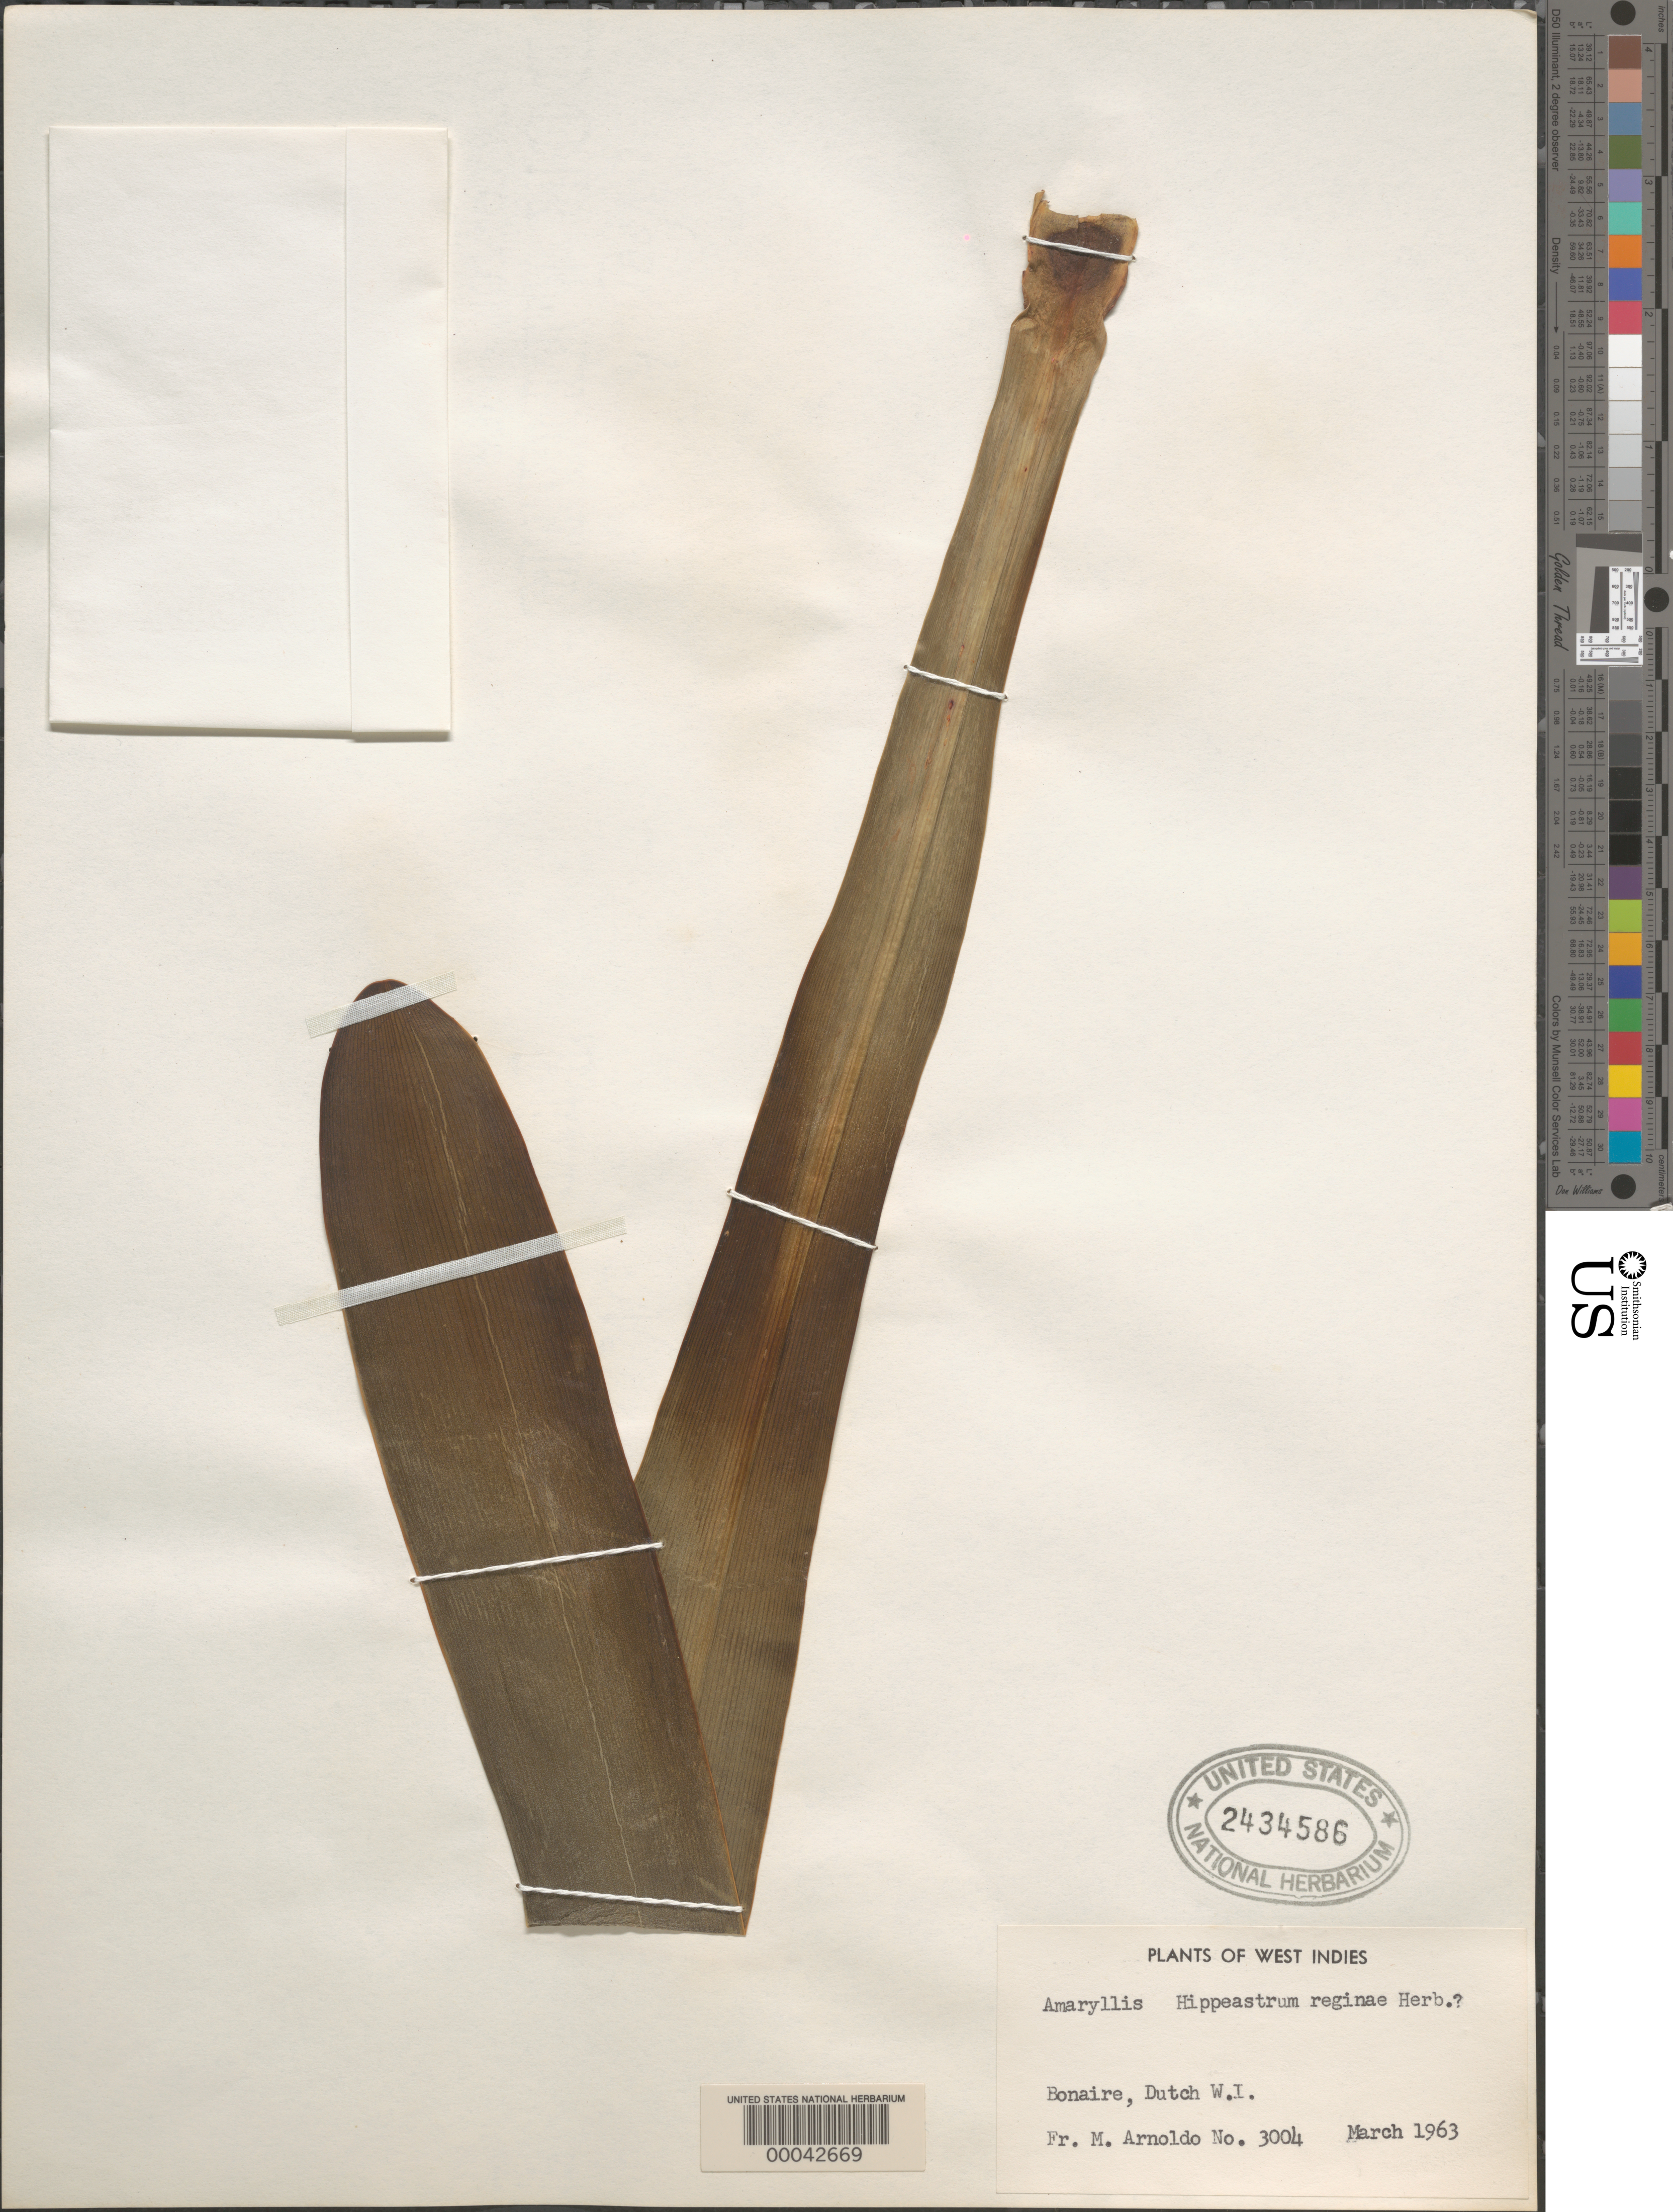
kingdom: Plantae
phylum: Tracheophyta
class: Liliopsida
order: Asparagales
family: Amaryllidaceae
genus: Hippeastrum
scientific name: Hippeastrum reginae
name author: (L.) Herb.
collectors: N. Arnoldo-Broeders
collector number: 3004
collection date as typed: Mar 1963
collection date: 1963-03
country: Netherlands Antilles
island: Bonaire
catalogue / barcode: US 2434586